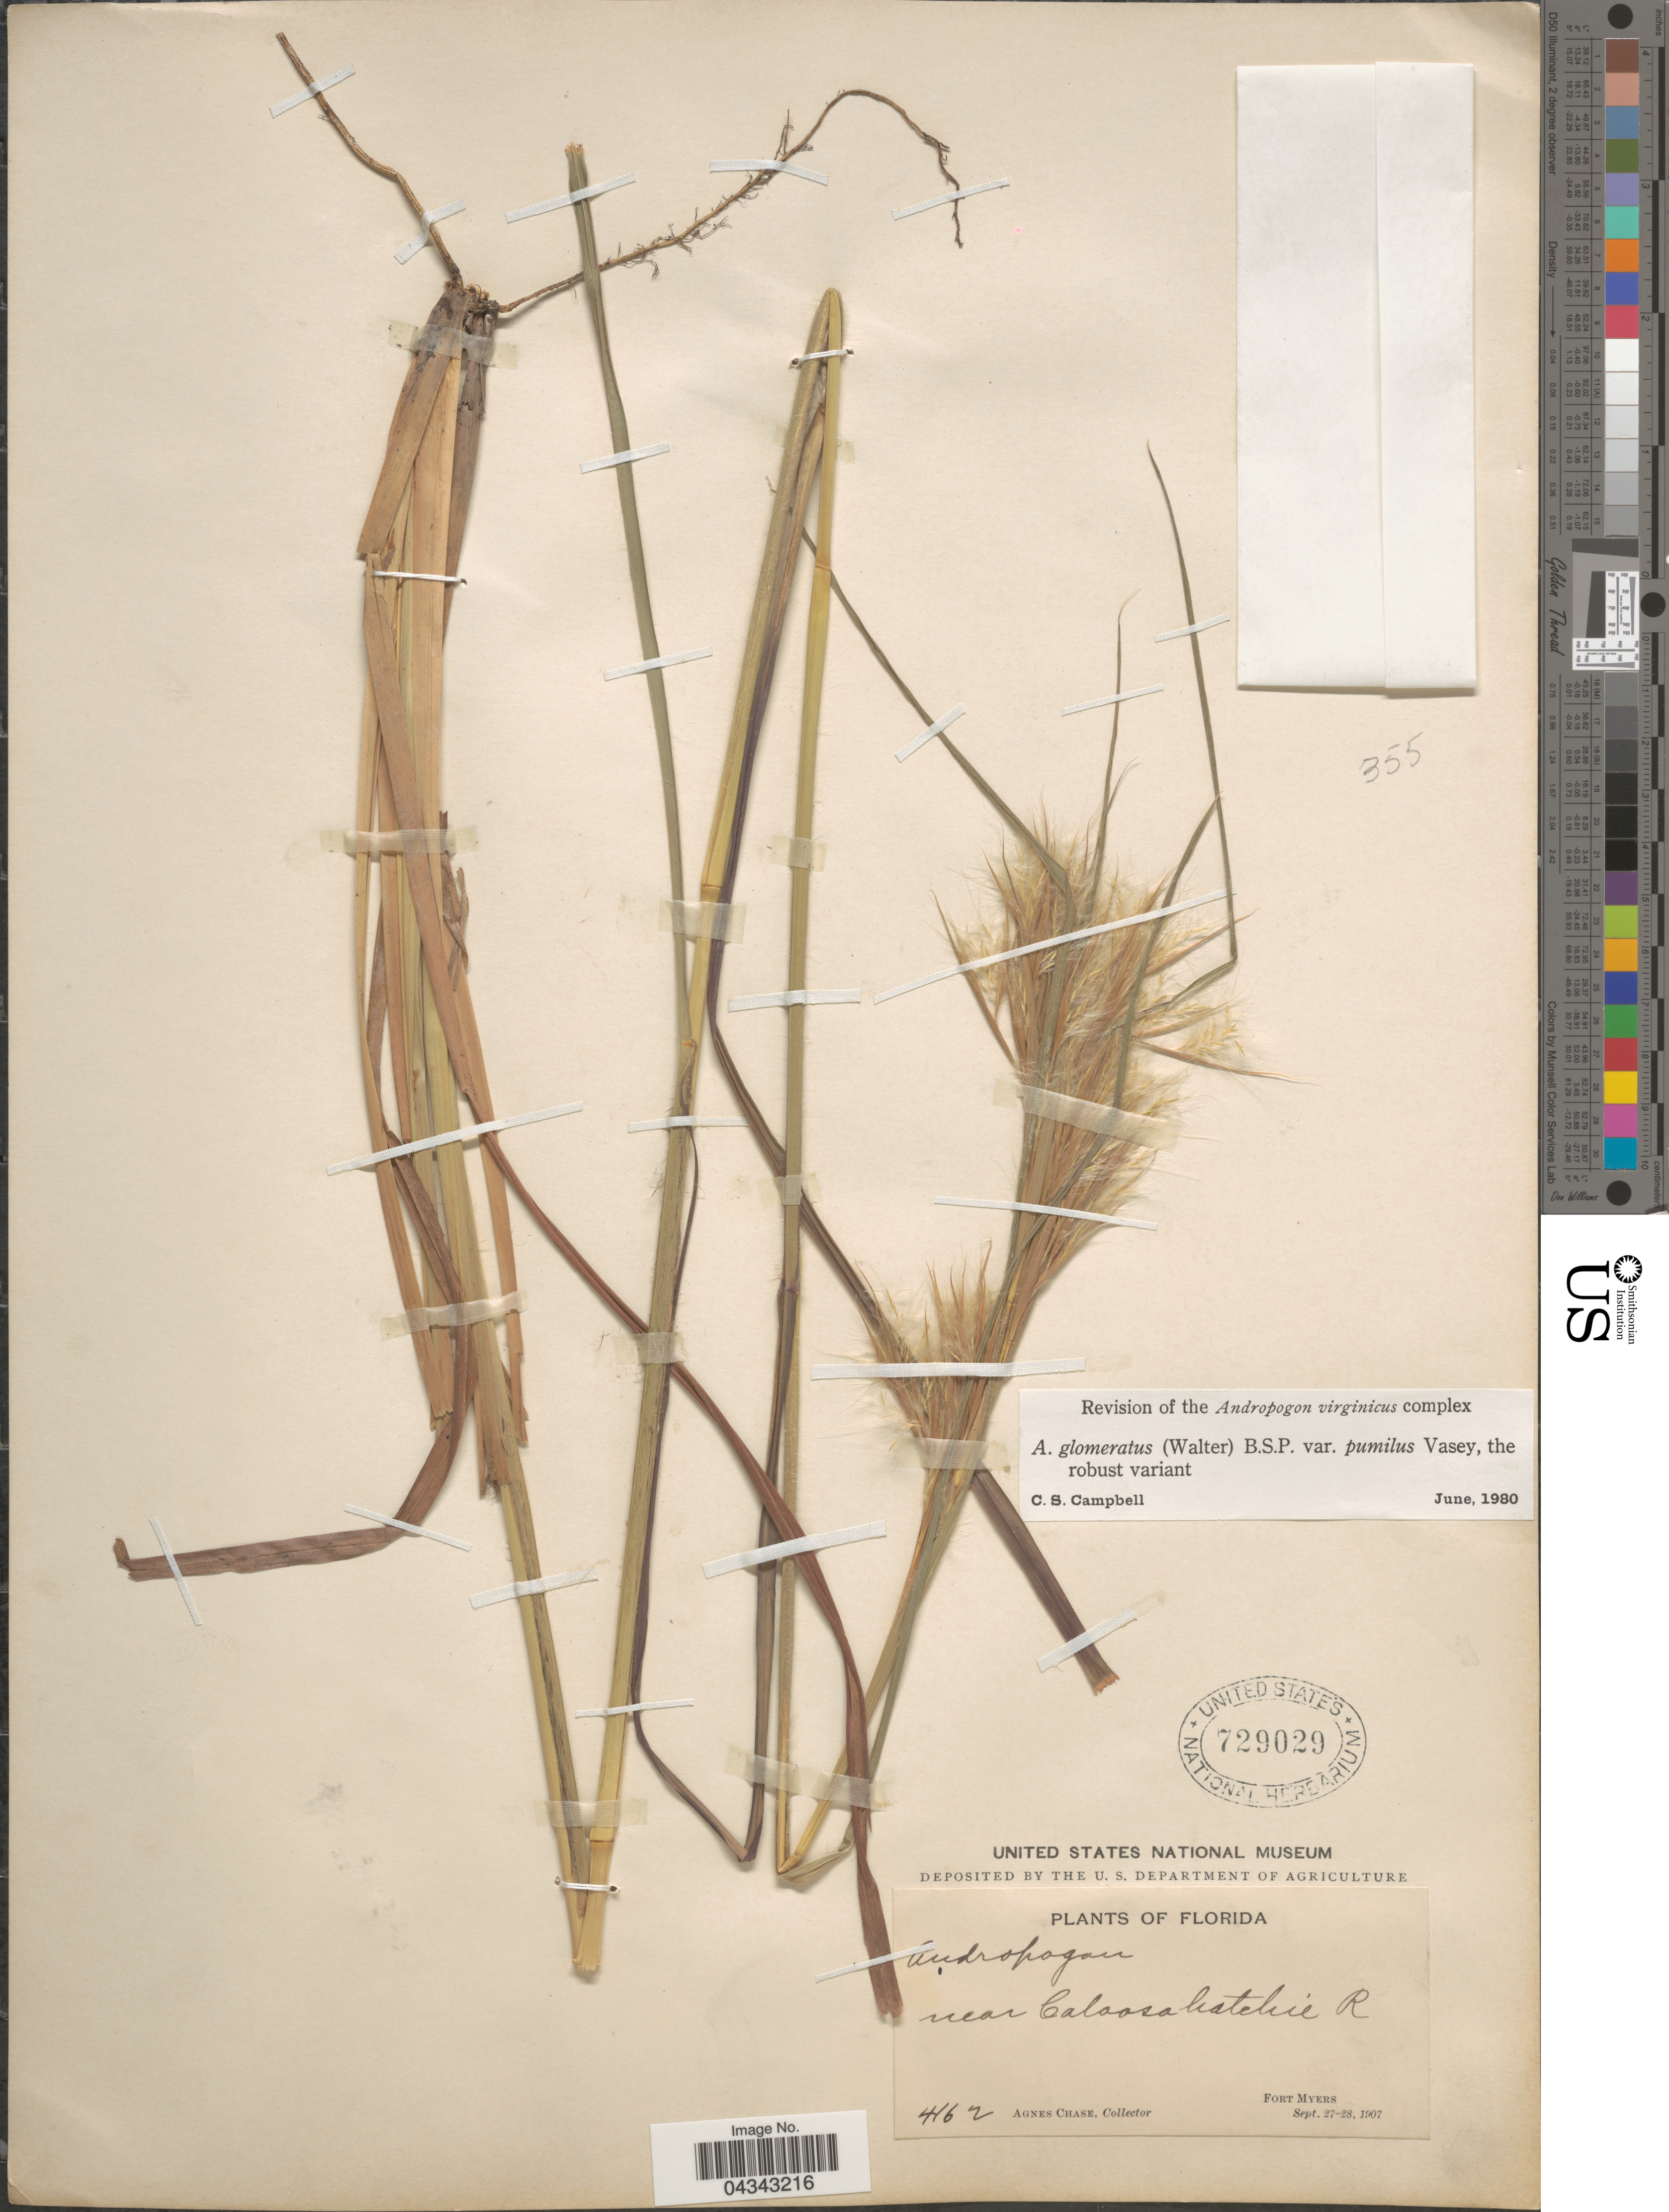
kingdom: Plantae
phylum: Tracheophyta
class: Liliopsida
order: Poales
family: Poaceae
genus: Andropogon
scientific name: Andropogon glomeratus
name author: (Walter) Britton, Stearns & Poggenb.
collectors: A. Chase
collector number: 4162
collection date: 1907-09-27/1907-09-28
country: United States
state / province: Florida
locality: Near Caloosahatchie R. Fort Myers.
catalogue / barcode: US 729029